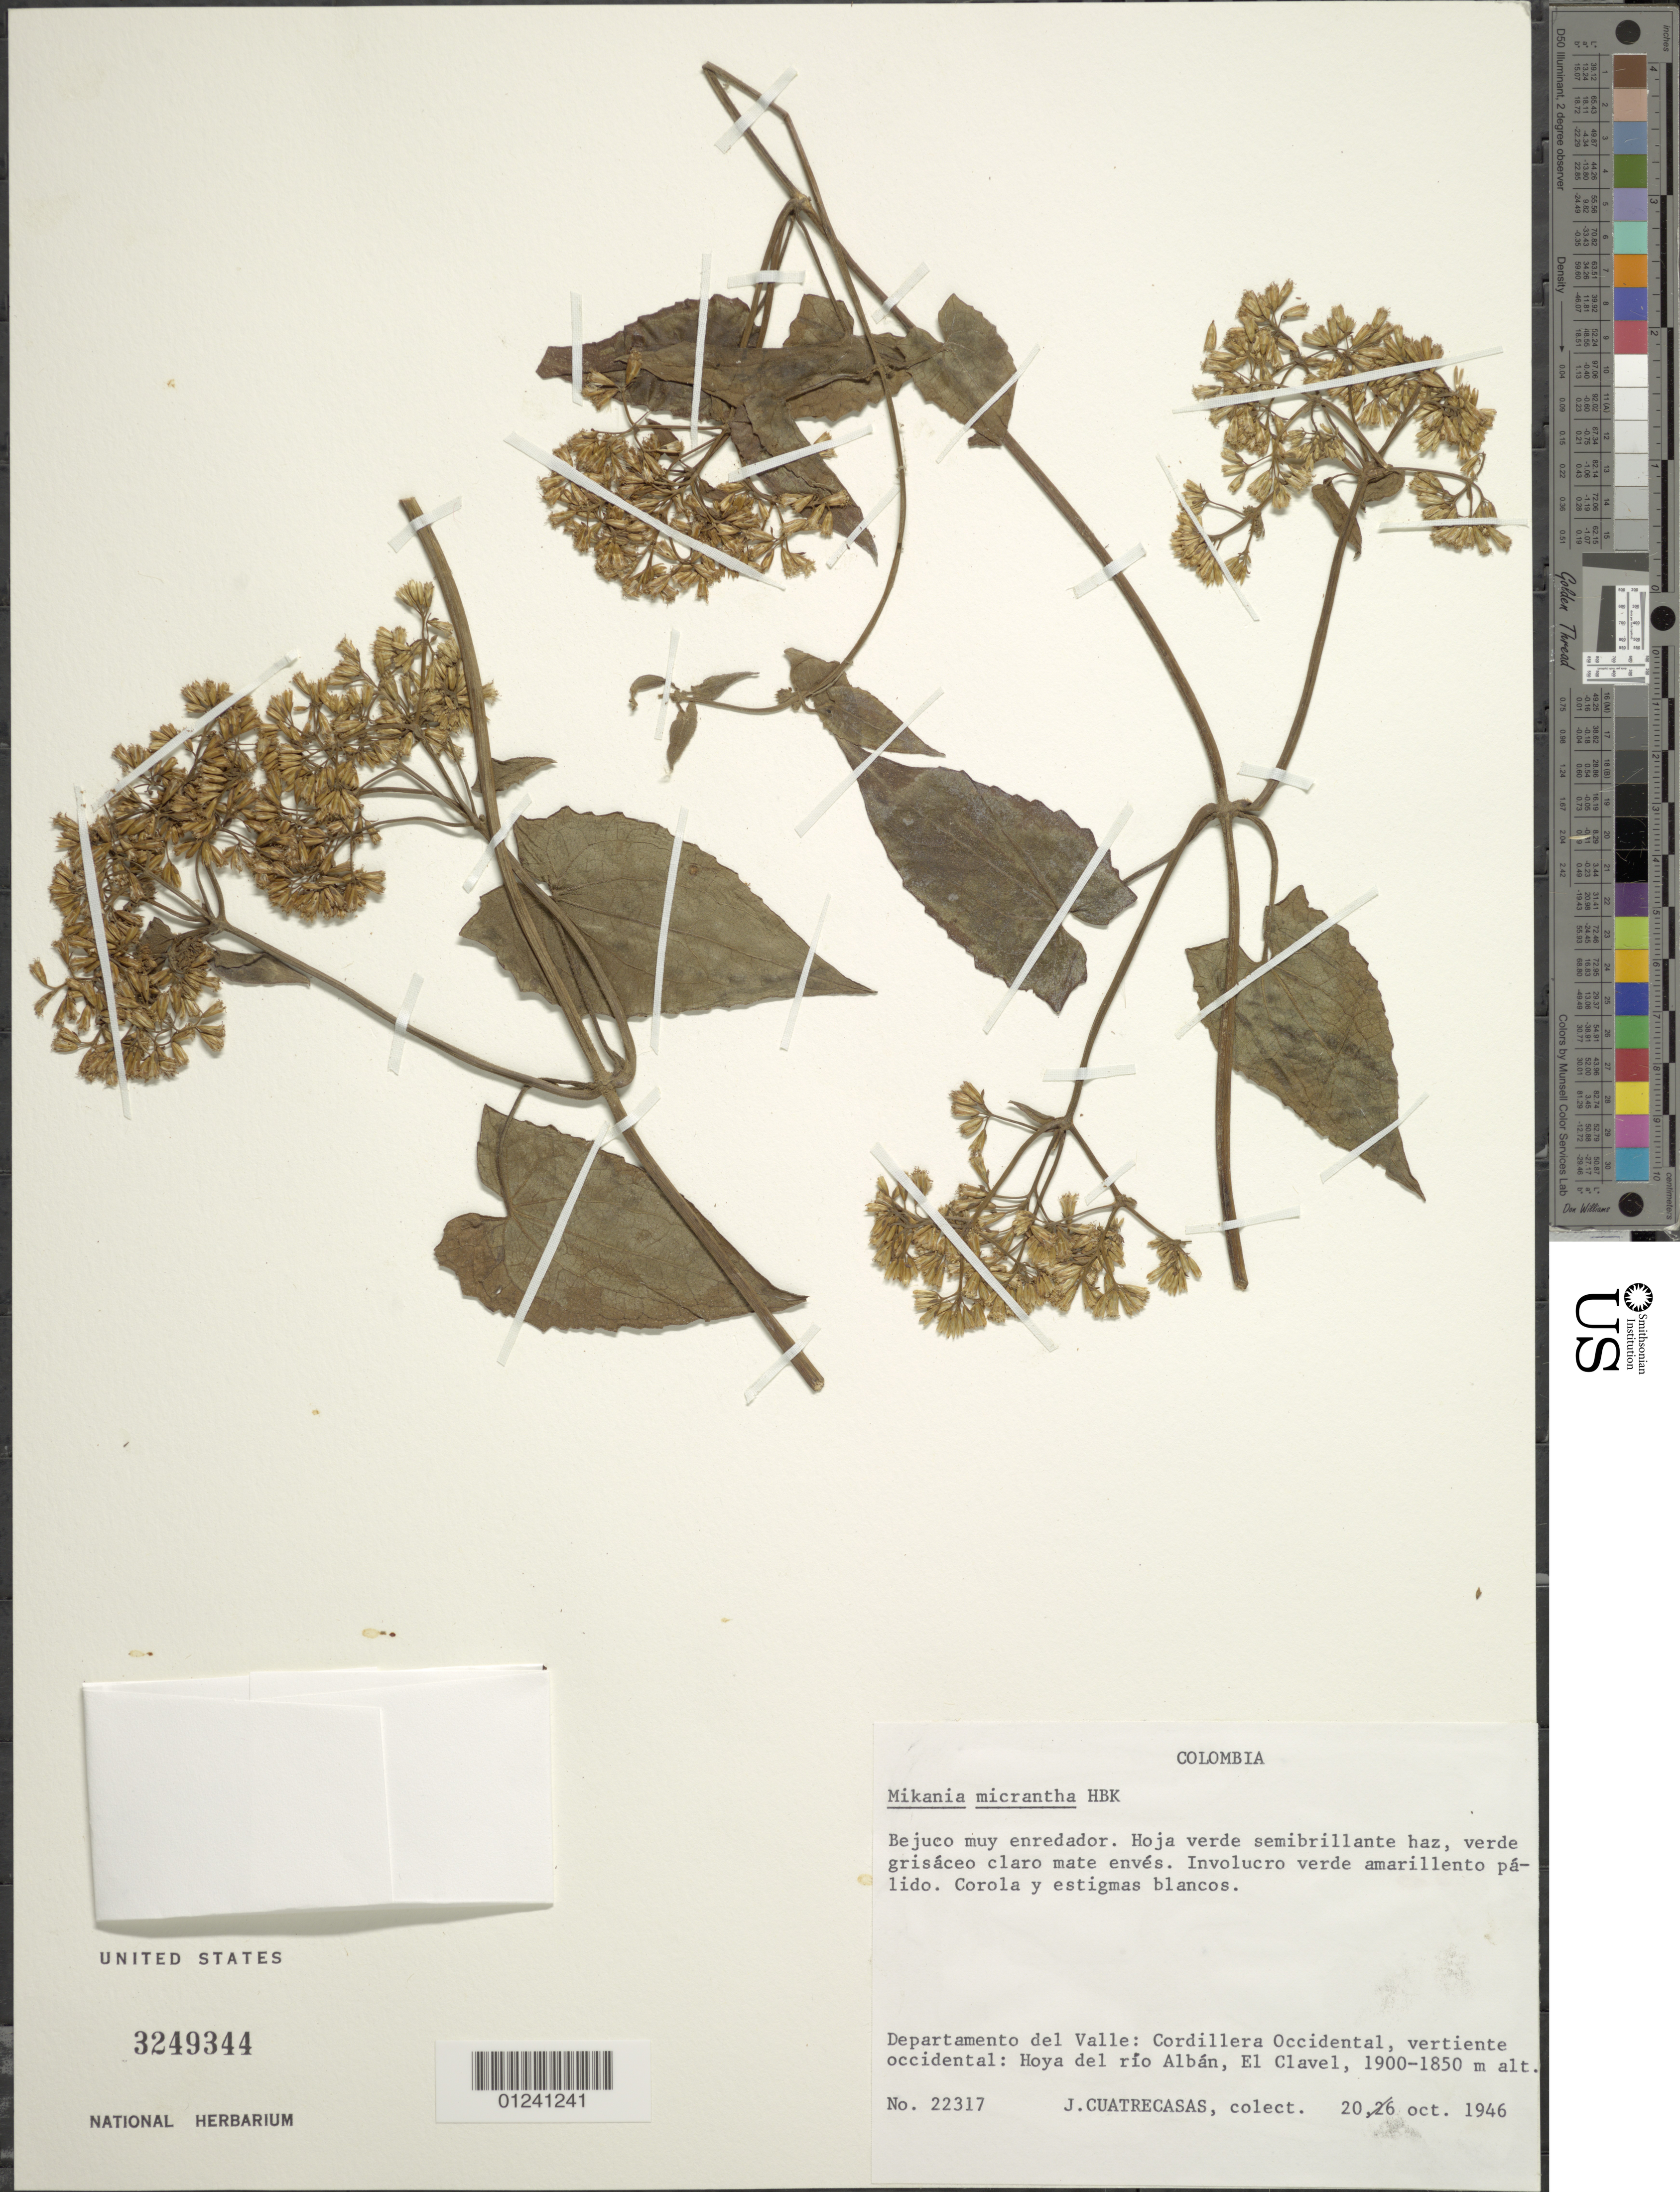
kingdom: Plantae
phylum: Tracheophyta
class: Magnoliopsida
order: Asterales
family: Asteraceae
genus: Mikania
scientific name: Mikania micrantha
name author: Kunth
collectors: J. Cuatrecasas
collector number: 22317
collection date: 1946-10-20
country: Colombia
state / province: Valle del Cauca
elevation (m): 1850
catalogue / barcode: US 3249344